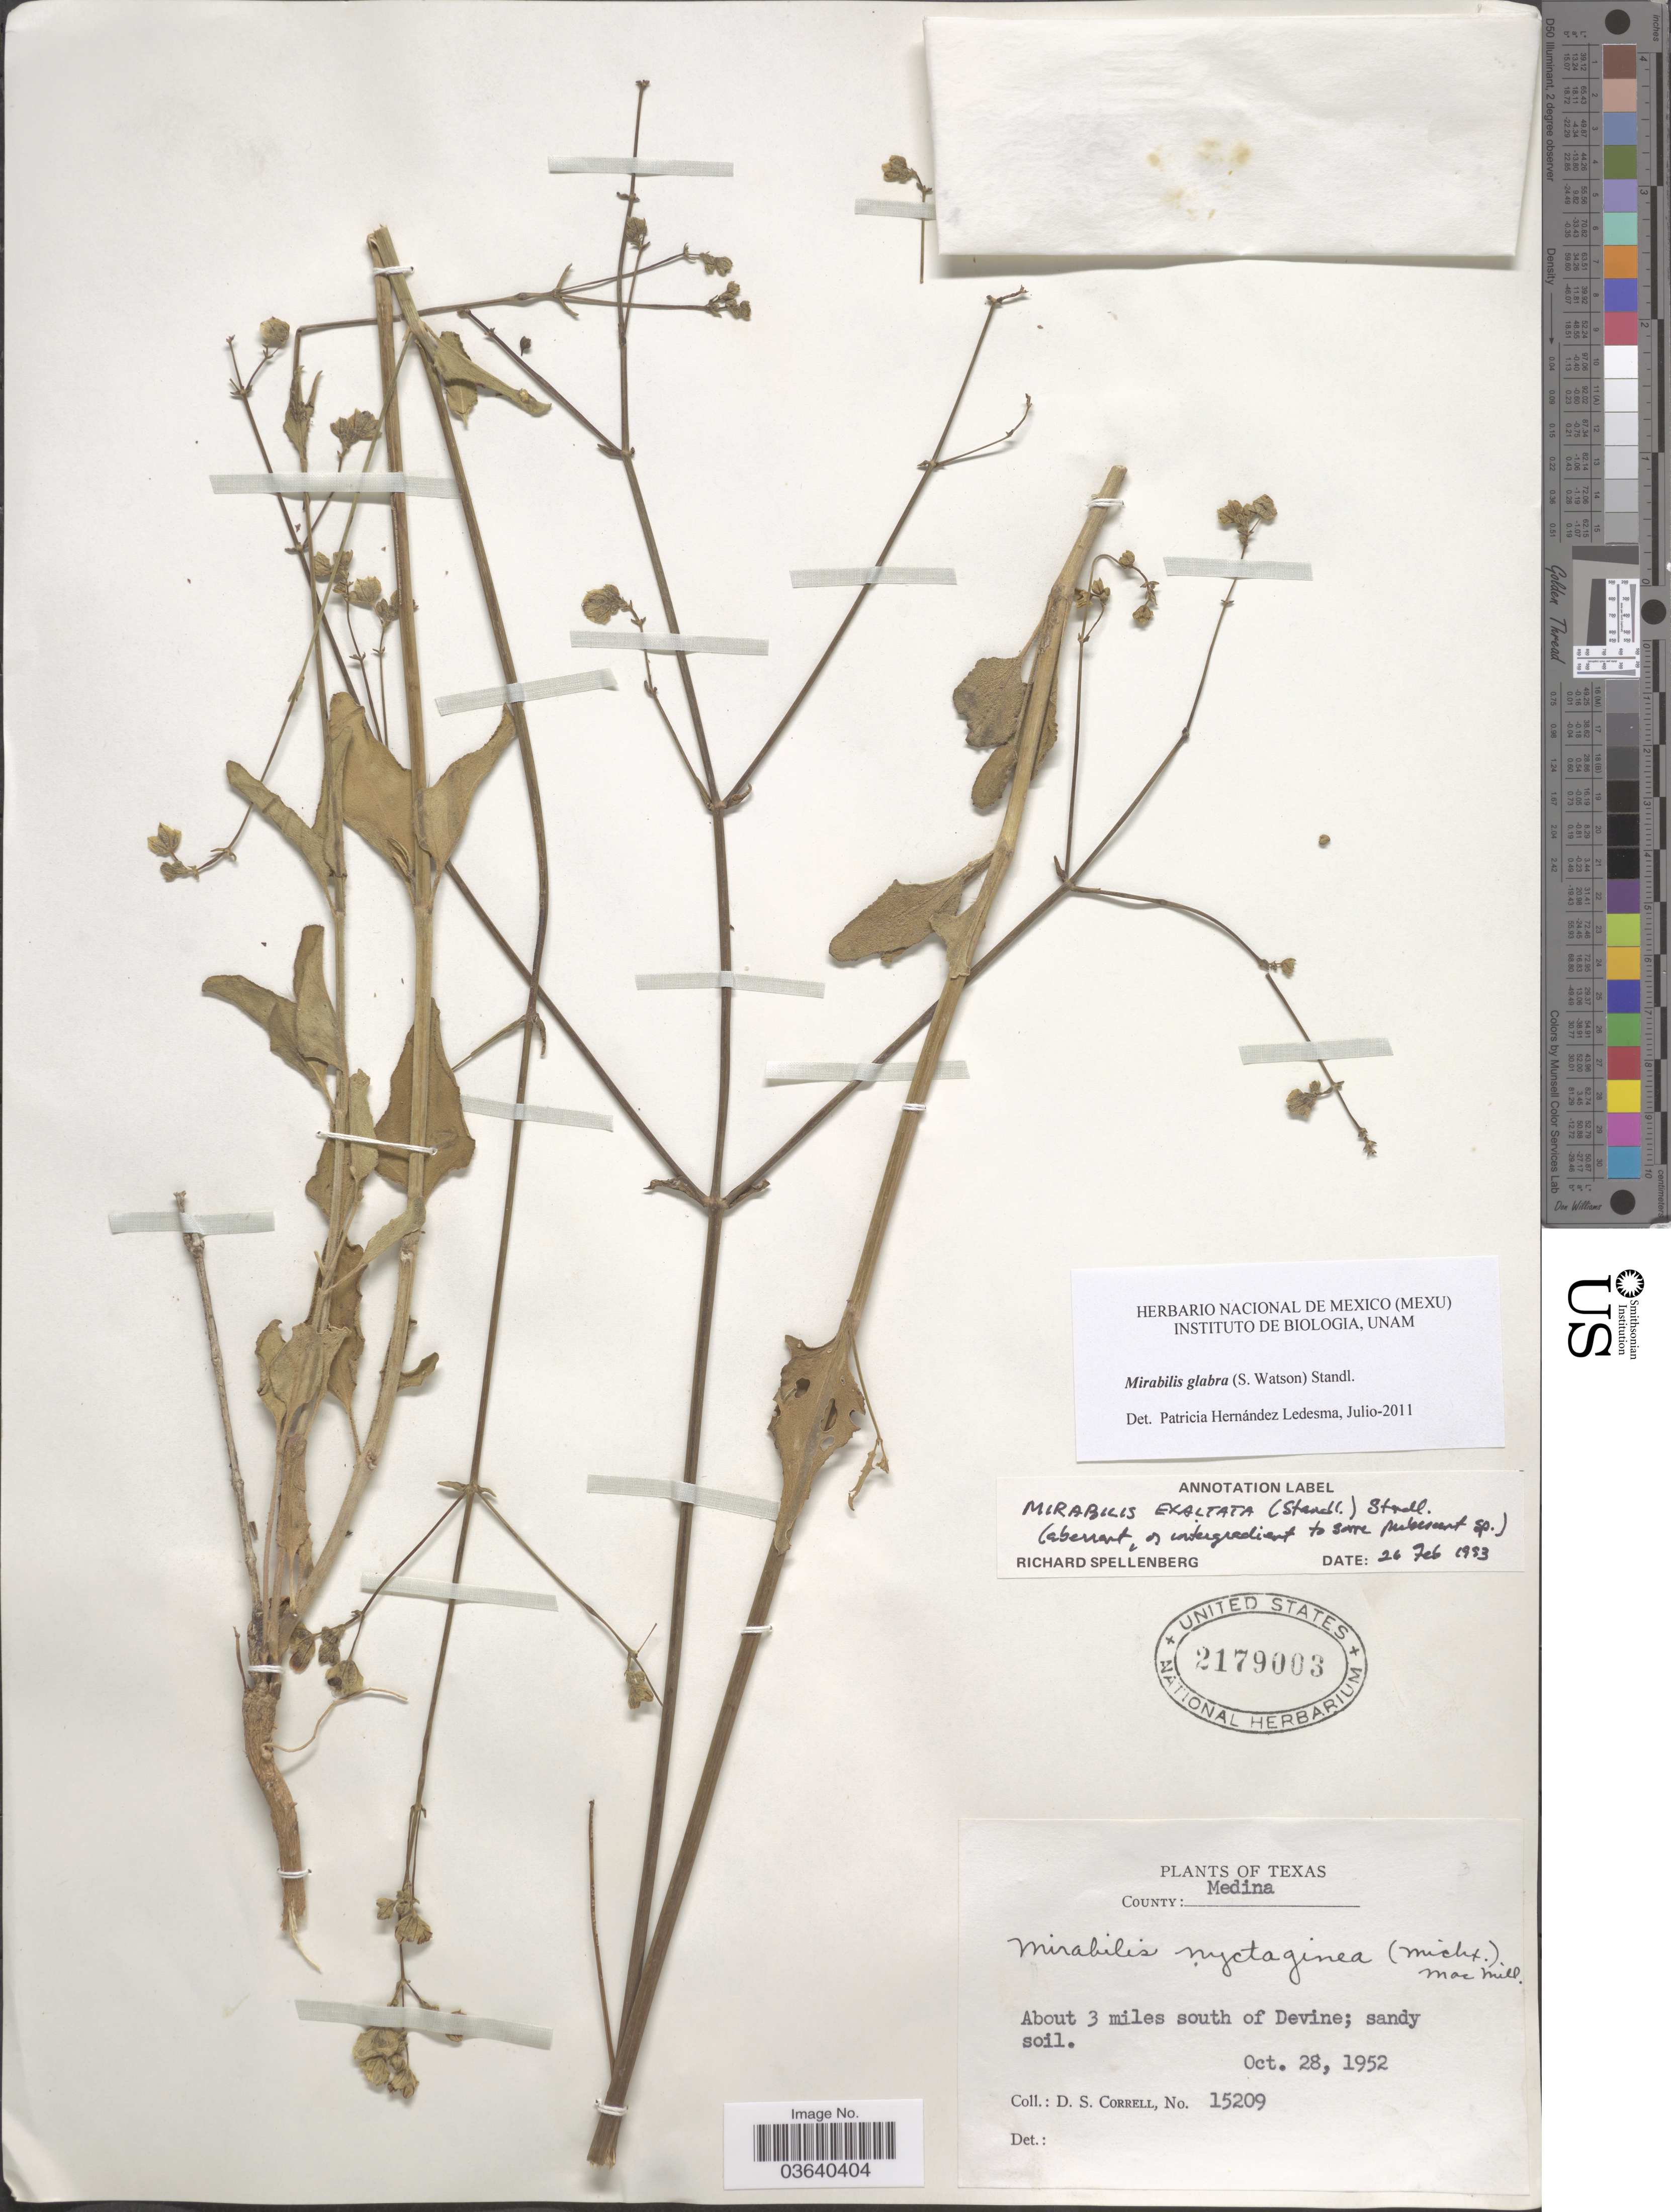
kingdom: Plantae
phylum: Tracheophyta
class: Magnoliopsida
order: Caryophyllales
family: Nyctaginaceae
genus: Mirabilis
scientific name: Mirabilis glabra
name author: (S. Watson) Standl.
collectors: D. S. Correll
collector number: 15209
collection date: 1952-10-28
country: United States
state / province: Texas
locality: County: Medina. About 3 miles south of Devine.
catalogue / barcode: US 2179003